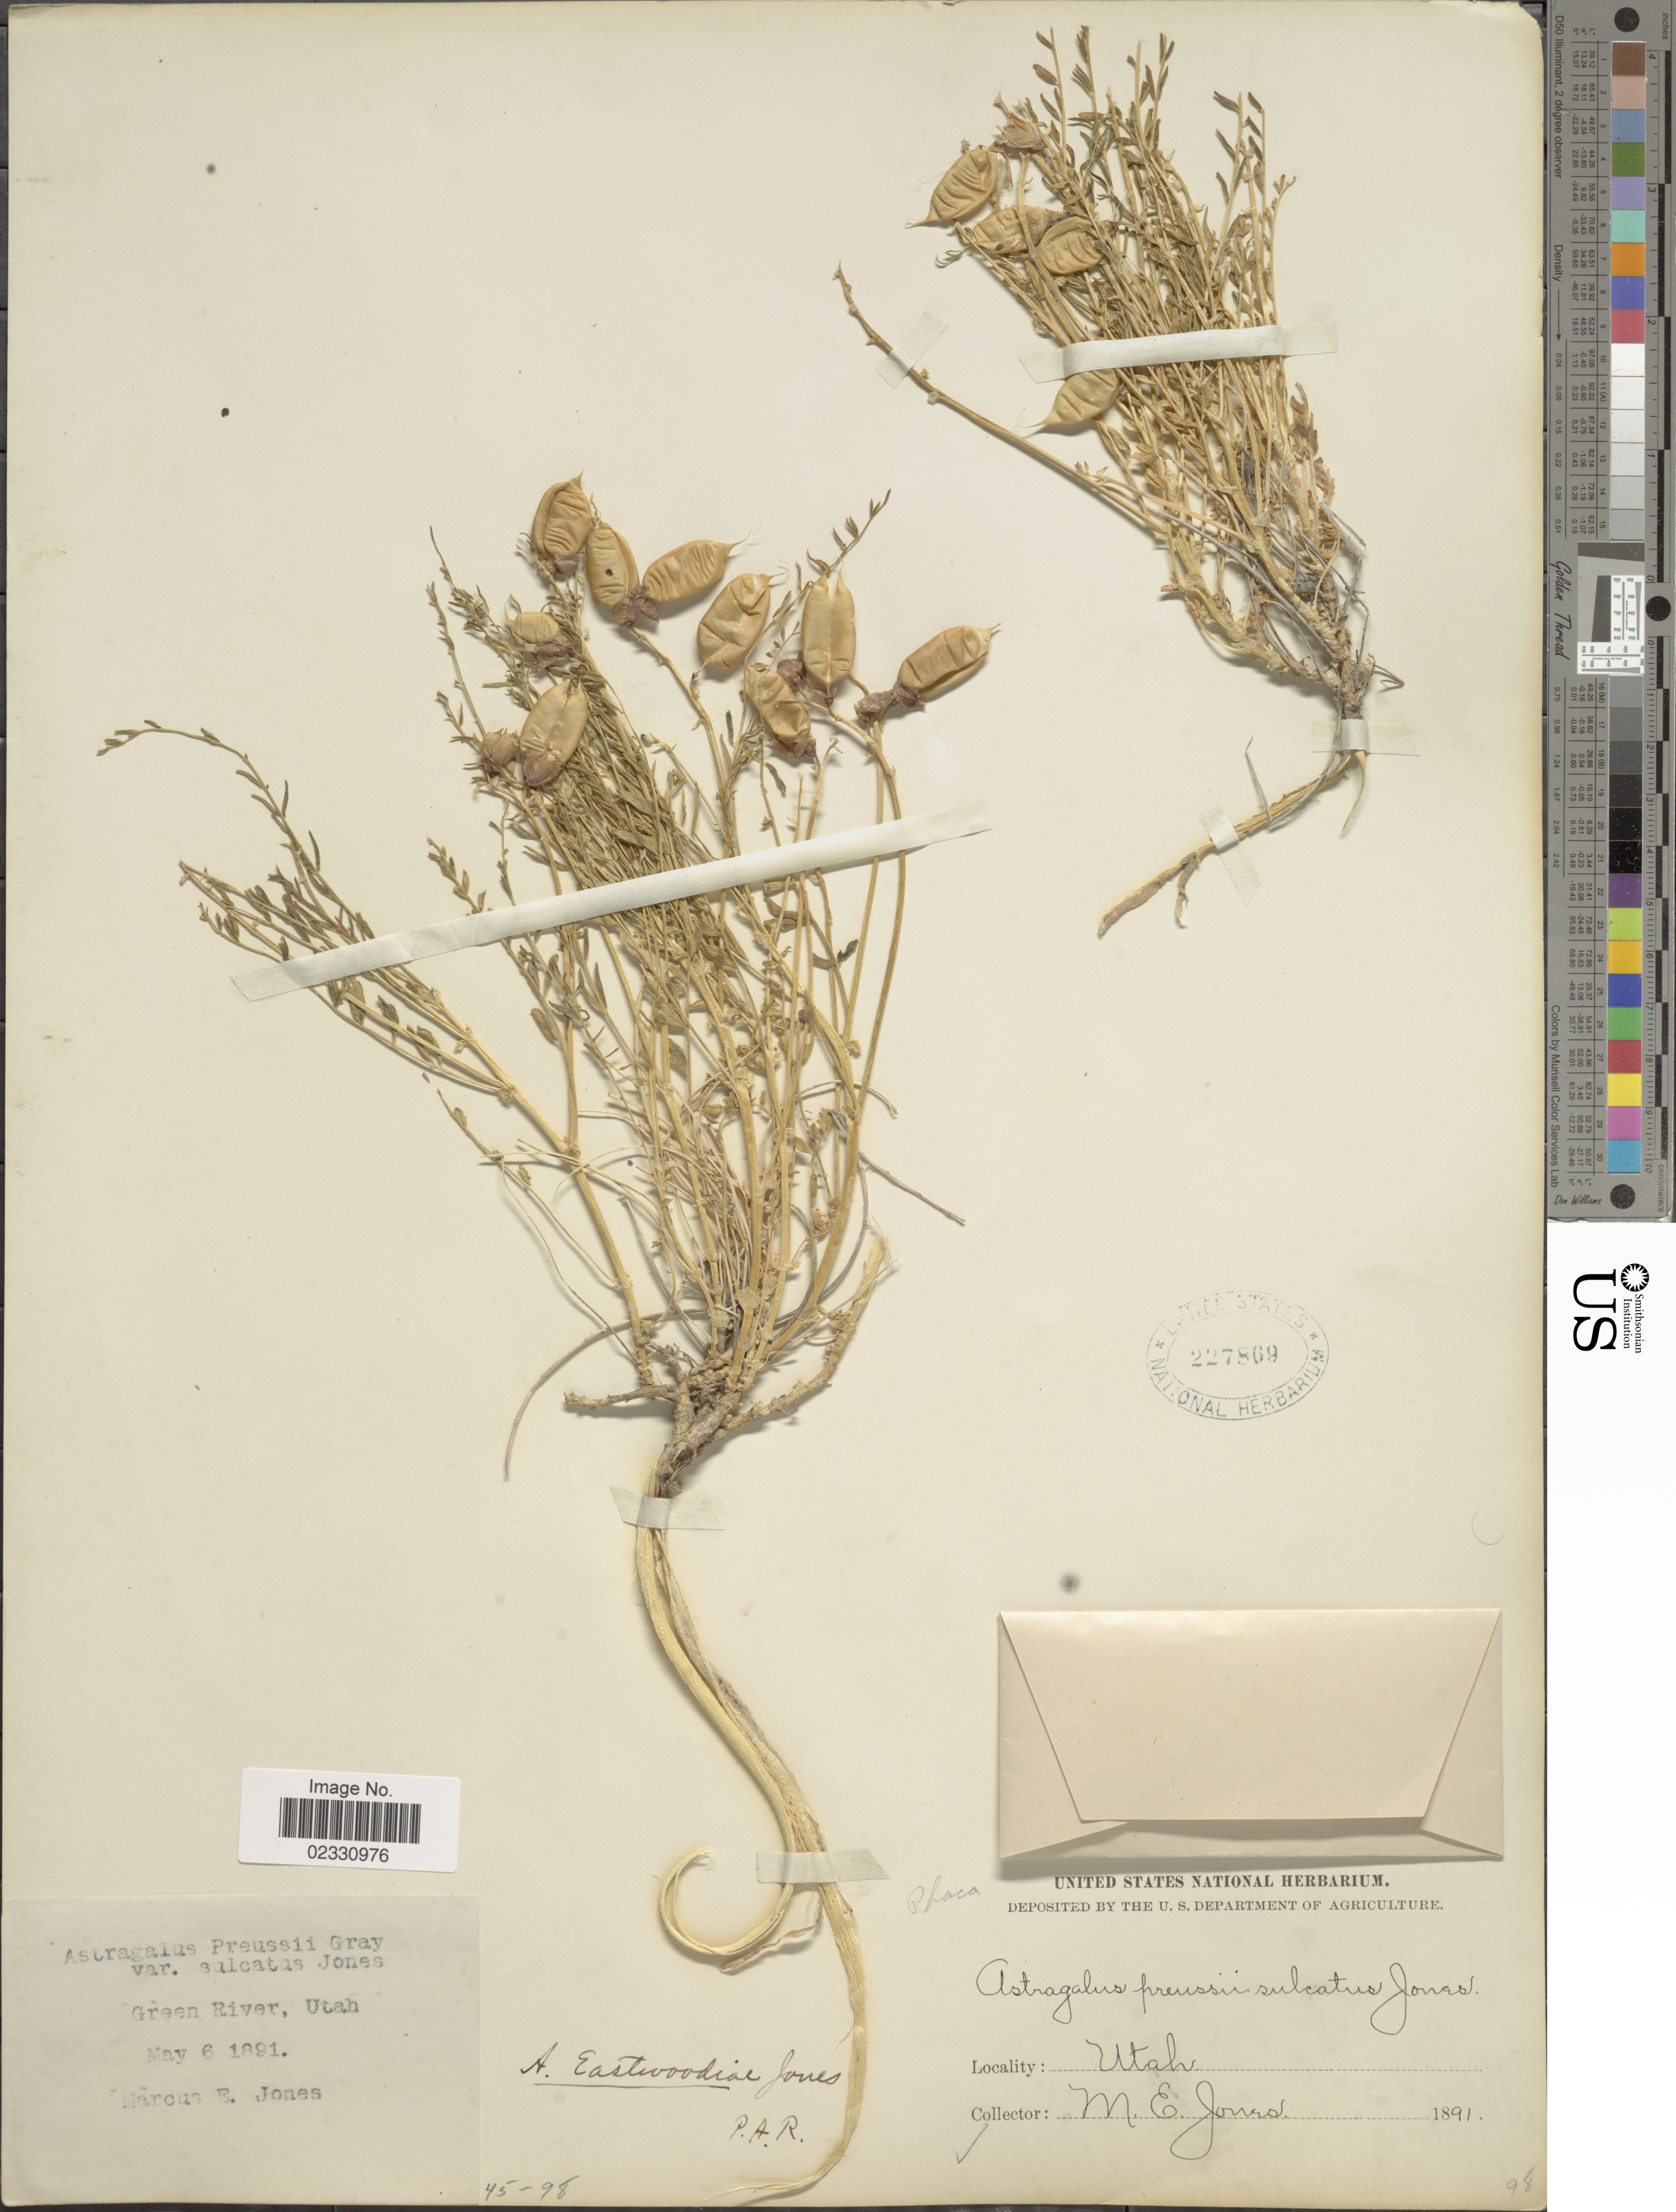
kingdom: Plantae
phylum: Tracheophyta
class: Magnoliopsida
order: Fabales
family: Fabaceae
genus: Astragalus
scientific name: Astragalus eastwoodiae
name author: M.E. Jones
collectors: M. E. Jones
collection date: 1891-05-06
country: United States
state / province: Utah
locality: Green River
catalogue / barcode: US 227809